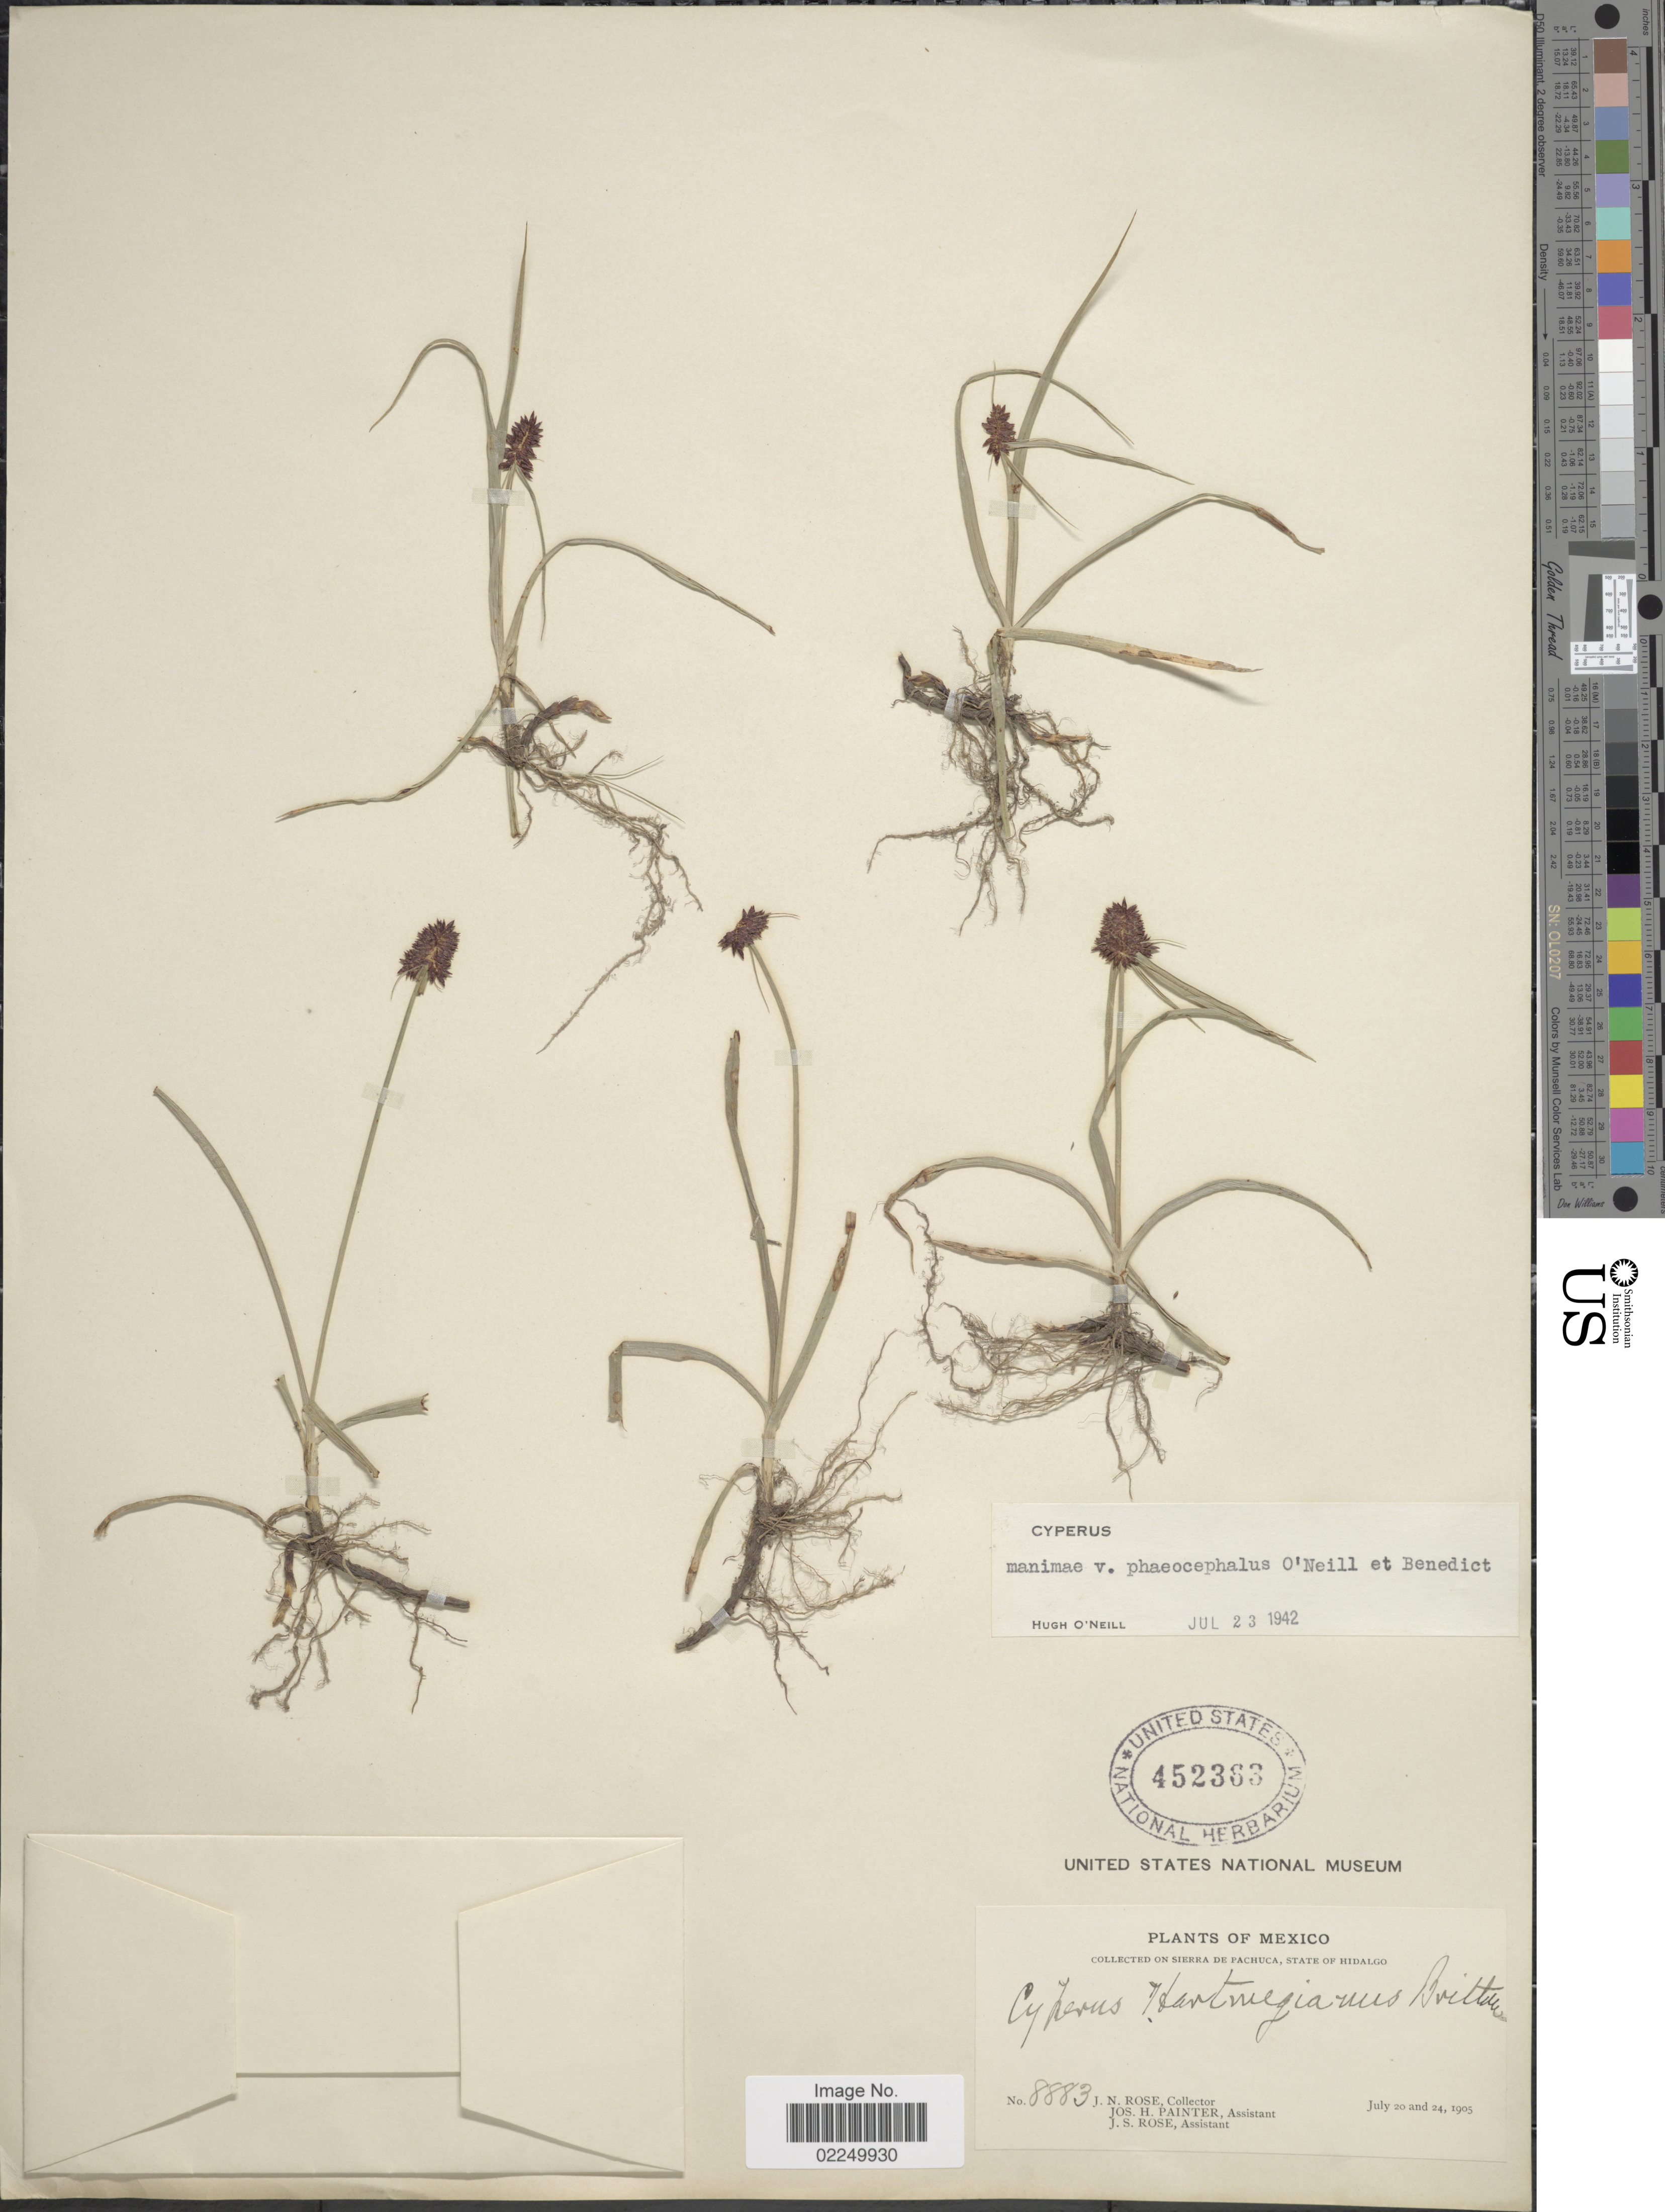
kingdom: Plantae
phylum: Tracheophyta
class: Liliopsida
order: Poales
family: Cyperaceae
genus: Cyperus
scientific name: Cyperus manimae var. manimae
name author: Kunth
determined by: Strong, Mark T., (BOT), Smithsonian Institution - National Museum of Natural History (UNITED STATES)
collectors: J. N. Rose, J. H. Painter & J. S. Rose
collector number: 8883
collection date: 1905-07-20/1905-07-24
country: Mexico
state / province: Hidalgo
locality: Sierra de Pachuca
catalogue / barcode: US 452363